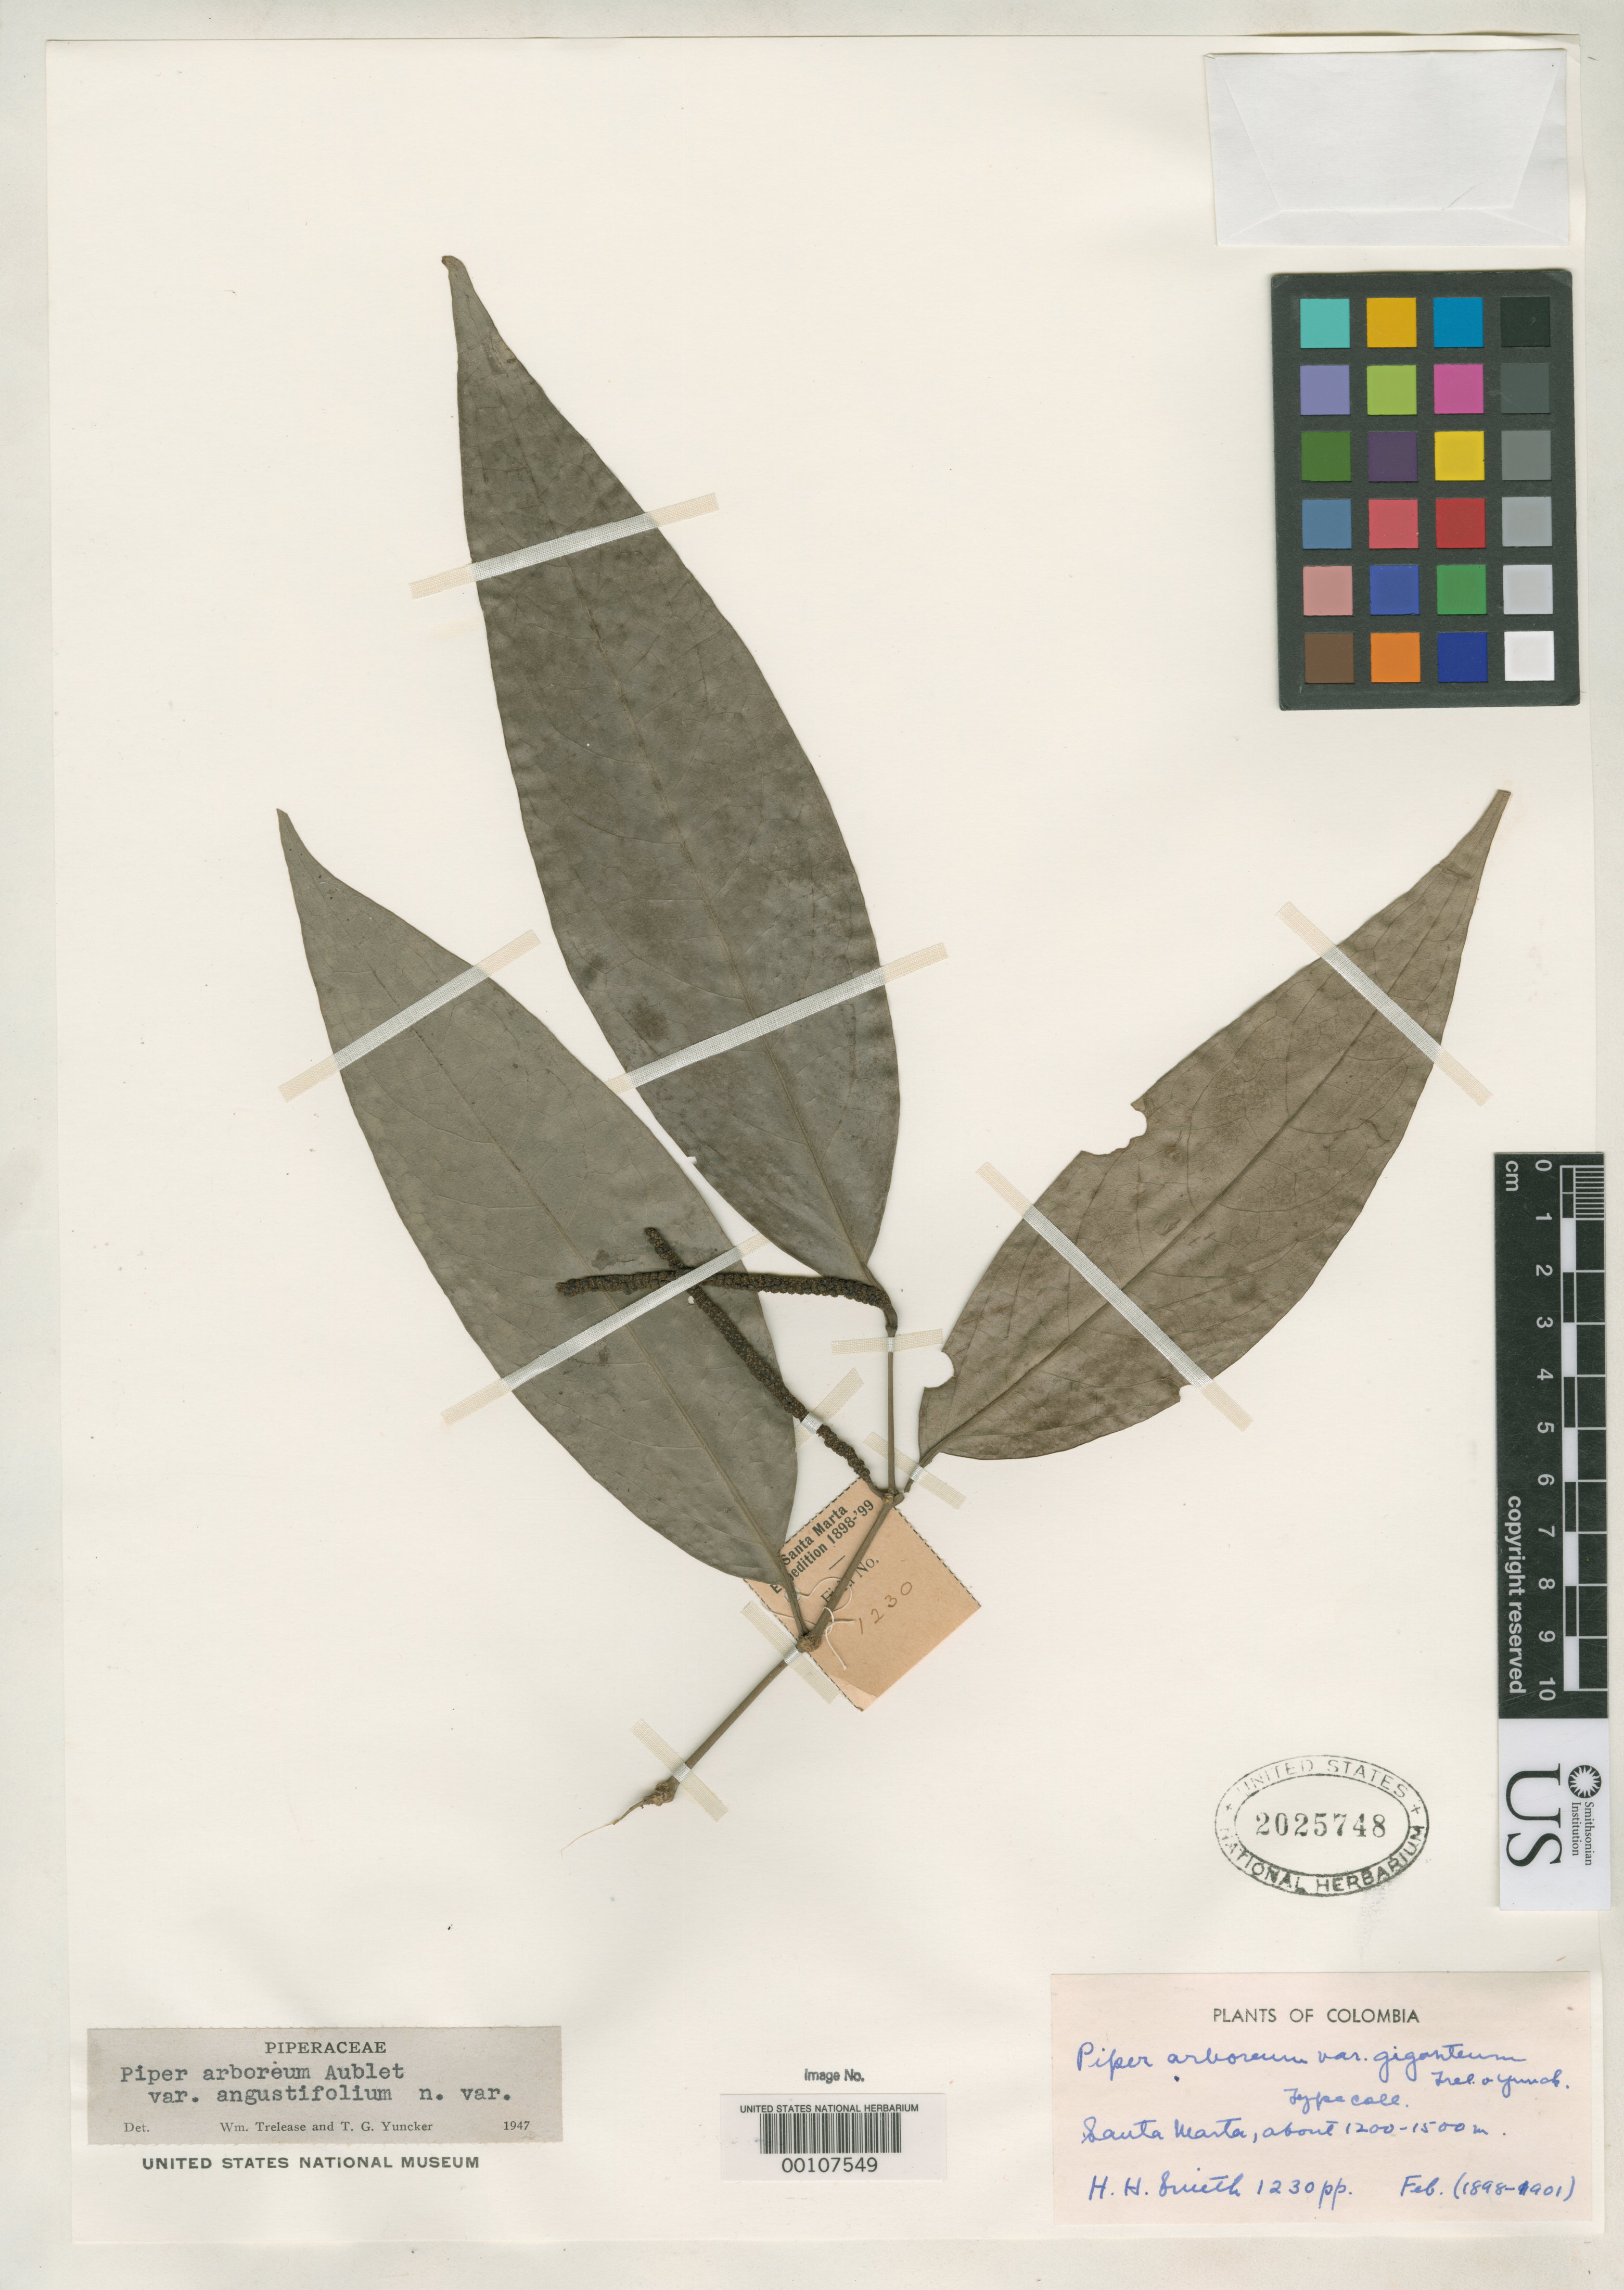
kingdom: Plantae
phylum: Tracheophyta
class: Magnoliopsida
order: Piperales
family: Piperaceae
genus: Piper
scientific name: Piper arboreum var. giganteum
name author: Trel. & Yunck.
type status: Isotype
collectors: Herbert H. Smith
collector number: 1230 p.p.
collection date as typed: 1898-1899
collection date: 1898/1899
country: Colombia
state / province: Magdalena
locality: Santa Marta.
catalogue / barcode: US 2025748